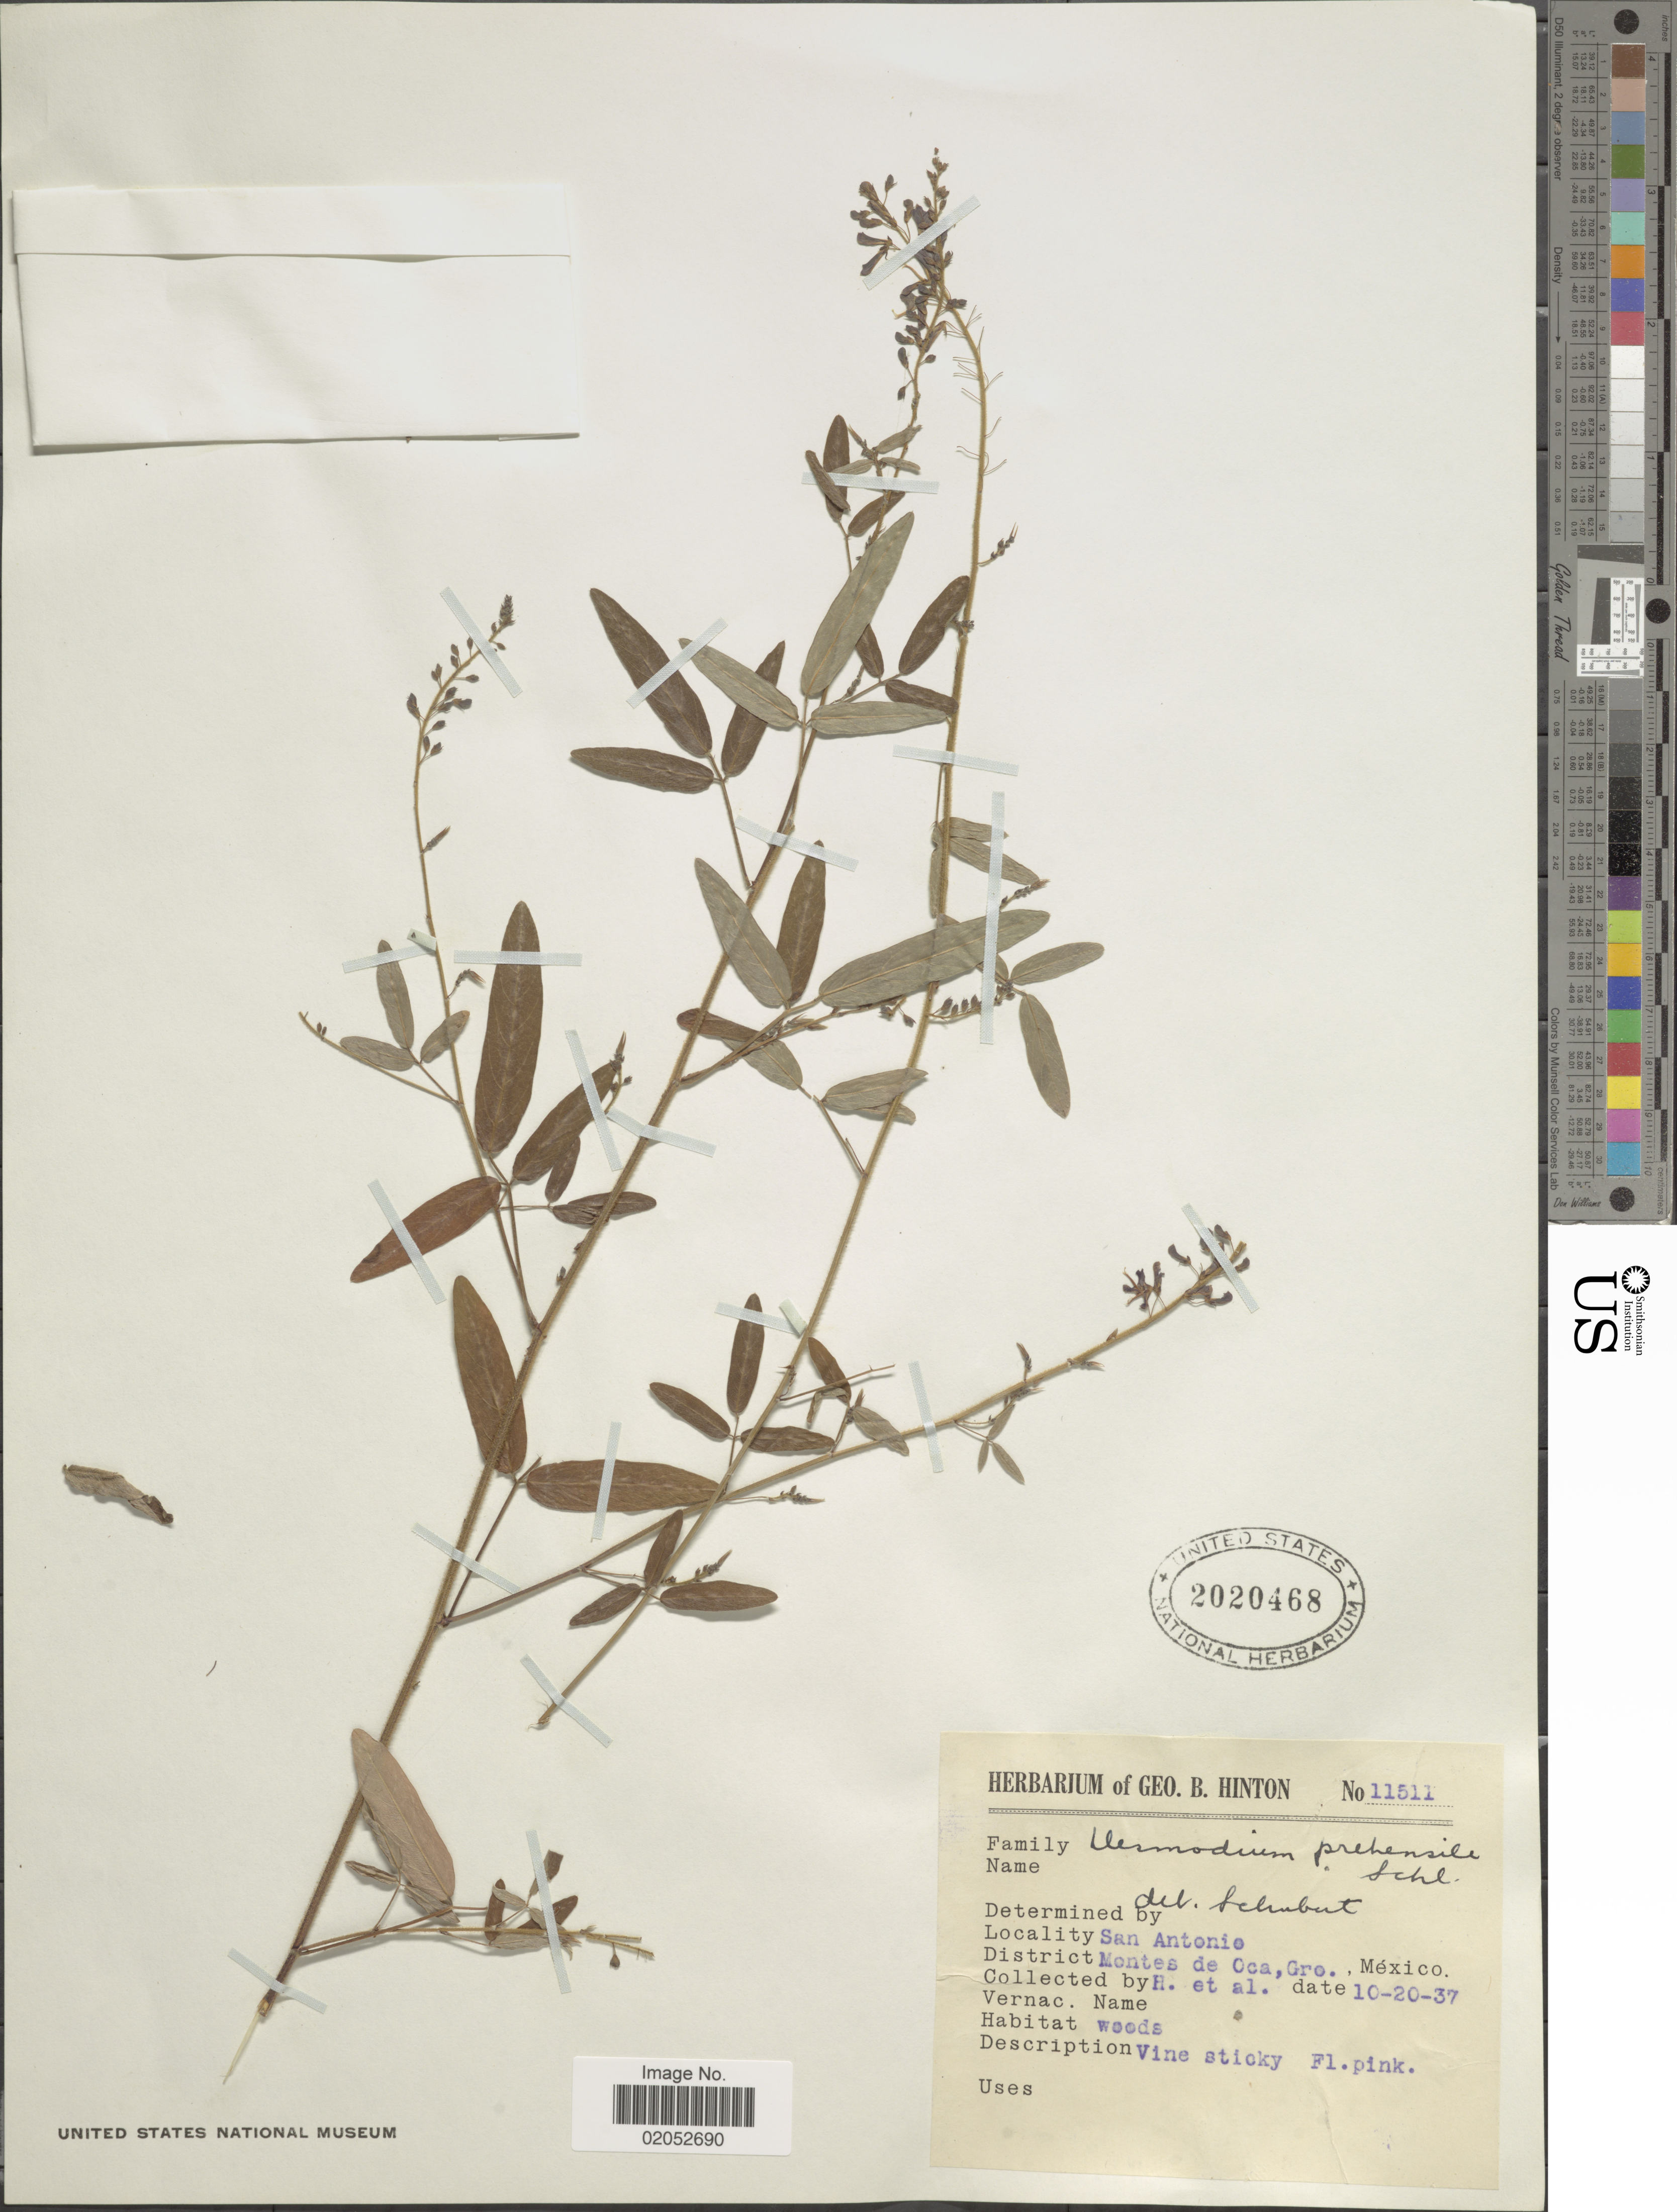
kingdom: Plantae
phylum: Tracheophyta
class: Magnoliopsida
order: Fabales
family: Fabaceae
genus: Desmodium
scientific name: Desmodium prehensile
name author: Schltdl.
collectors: G. B. Hinton & et al.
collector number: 11511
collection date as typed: Transcribed d/m/y: 20/10/37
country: Mexico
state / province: Guerrero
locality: San Antonio, District Montes de Oca, Gro., Mexico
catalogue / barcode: US 2020468